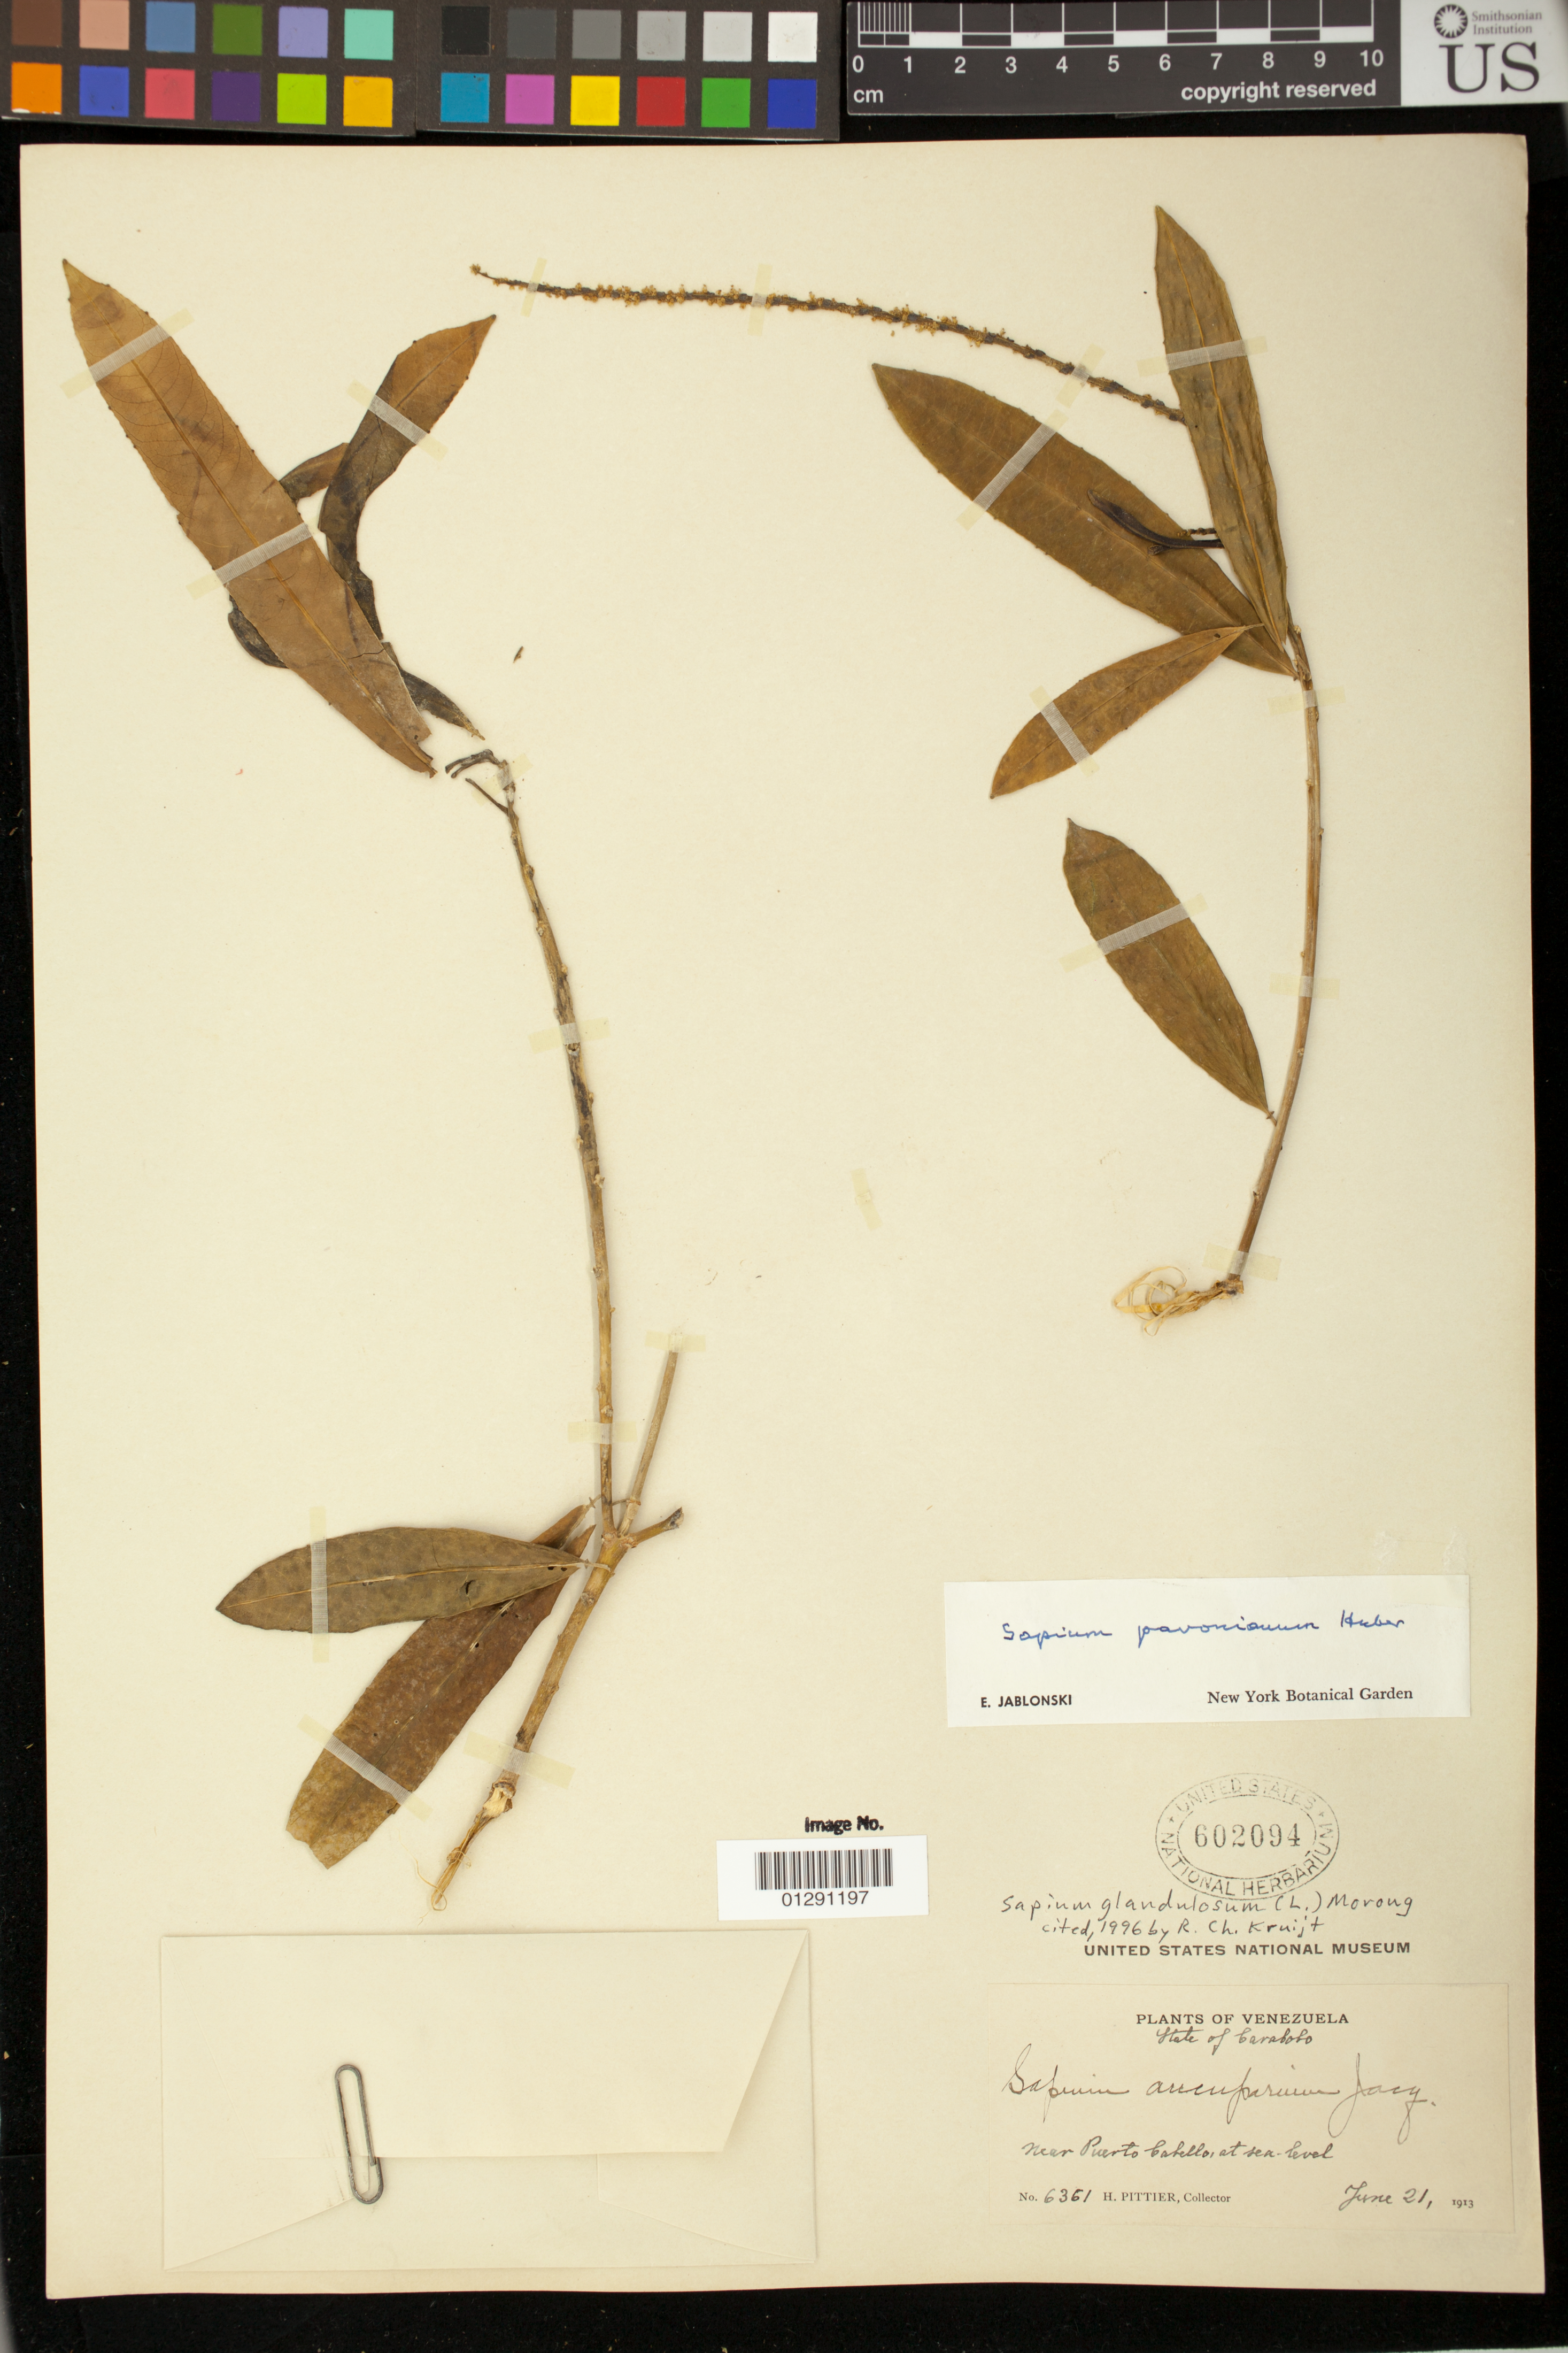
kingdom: Plantae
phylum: Tracheophyta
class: Magnoliopsida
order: Malpighiales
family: Euphorbiaceae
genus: Sapium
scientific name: Sapium glandulatum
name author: (Vell.) Pax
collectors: H. F. Pittier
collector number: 6361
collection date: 1913-06-21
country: Venezuela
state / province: Carabobo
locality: near Puerto Cahello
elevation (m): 0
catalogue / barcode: US 602094